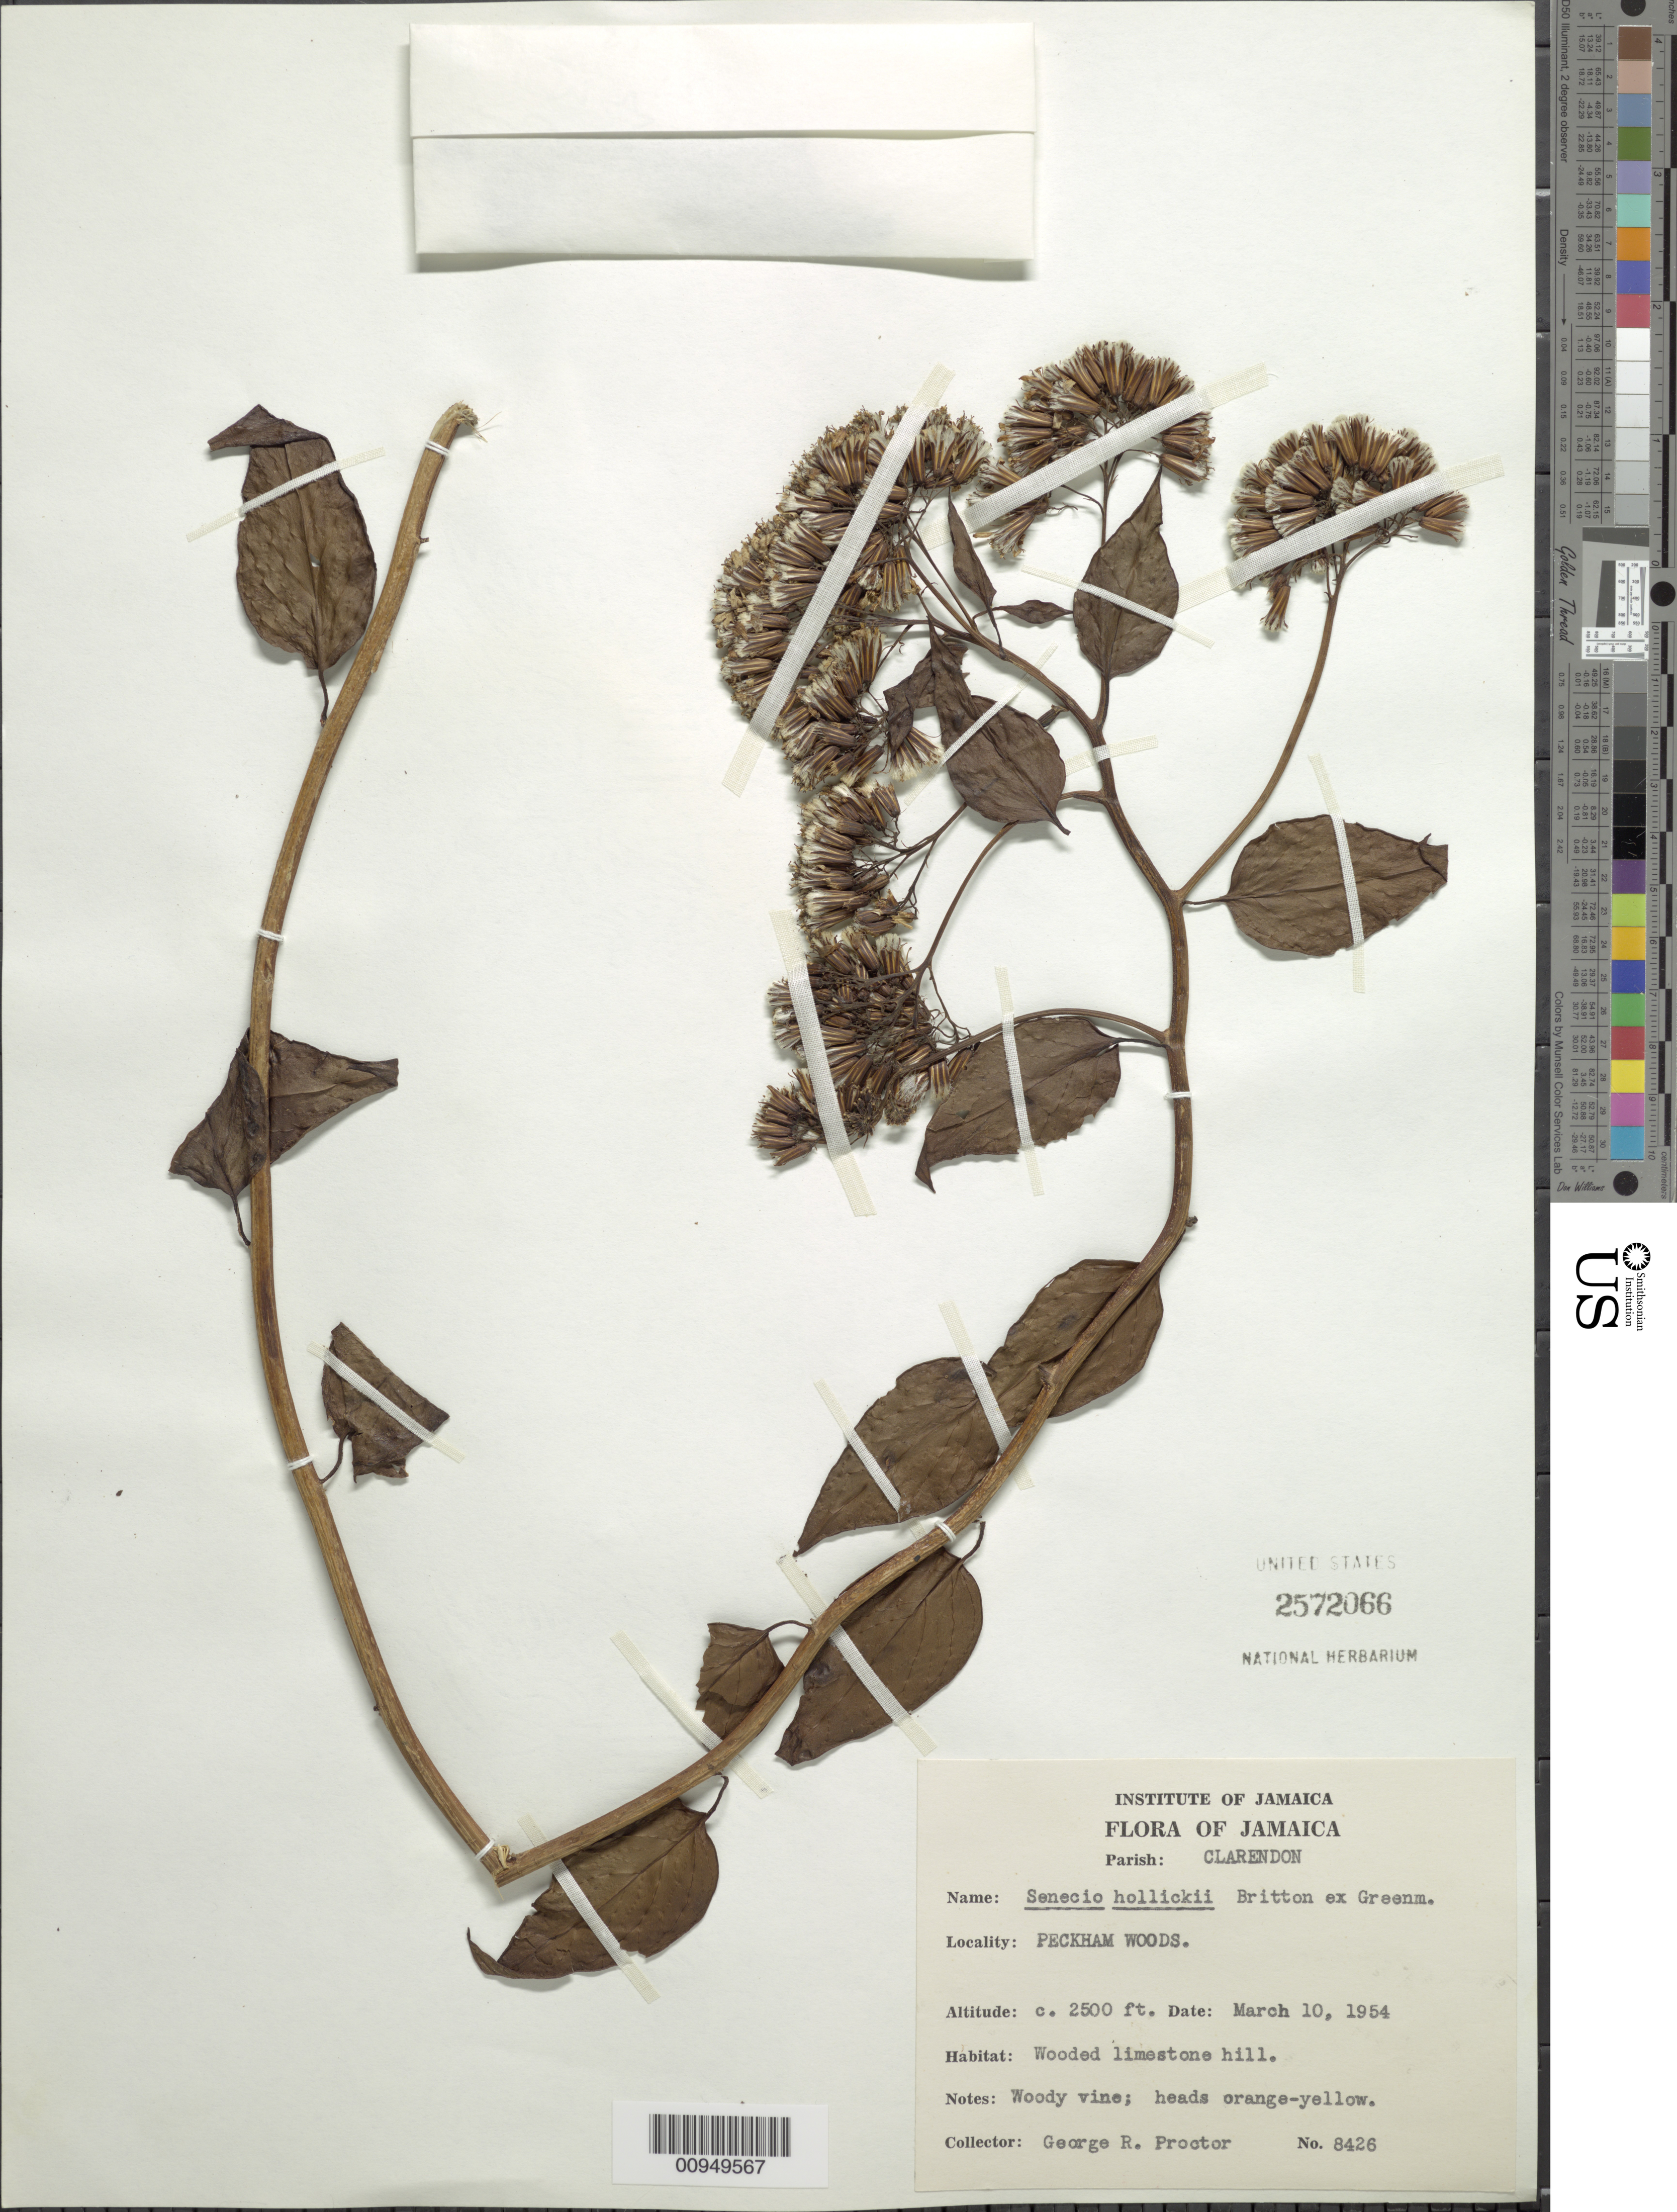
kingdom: Plantae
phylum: Tracheophyta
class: Magnoliopsida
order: Asterales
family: Asteraceae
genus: Odontocline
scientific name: Odontocline hollickii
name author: (Britton ex Greenm.) B. Nord.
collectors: G. R. Proctor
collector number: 8426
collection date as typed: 10 Mar 1954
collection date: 1954-03-10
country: Jamaica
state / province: Clarendon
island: Jamaica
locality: Peckman Woods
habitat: Wooded limestone hill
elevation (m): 762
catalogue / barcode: US 2572066